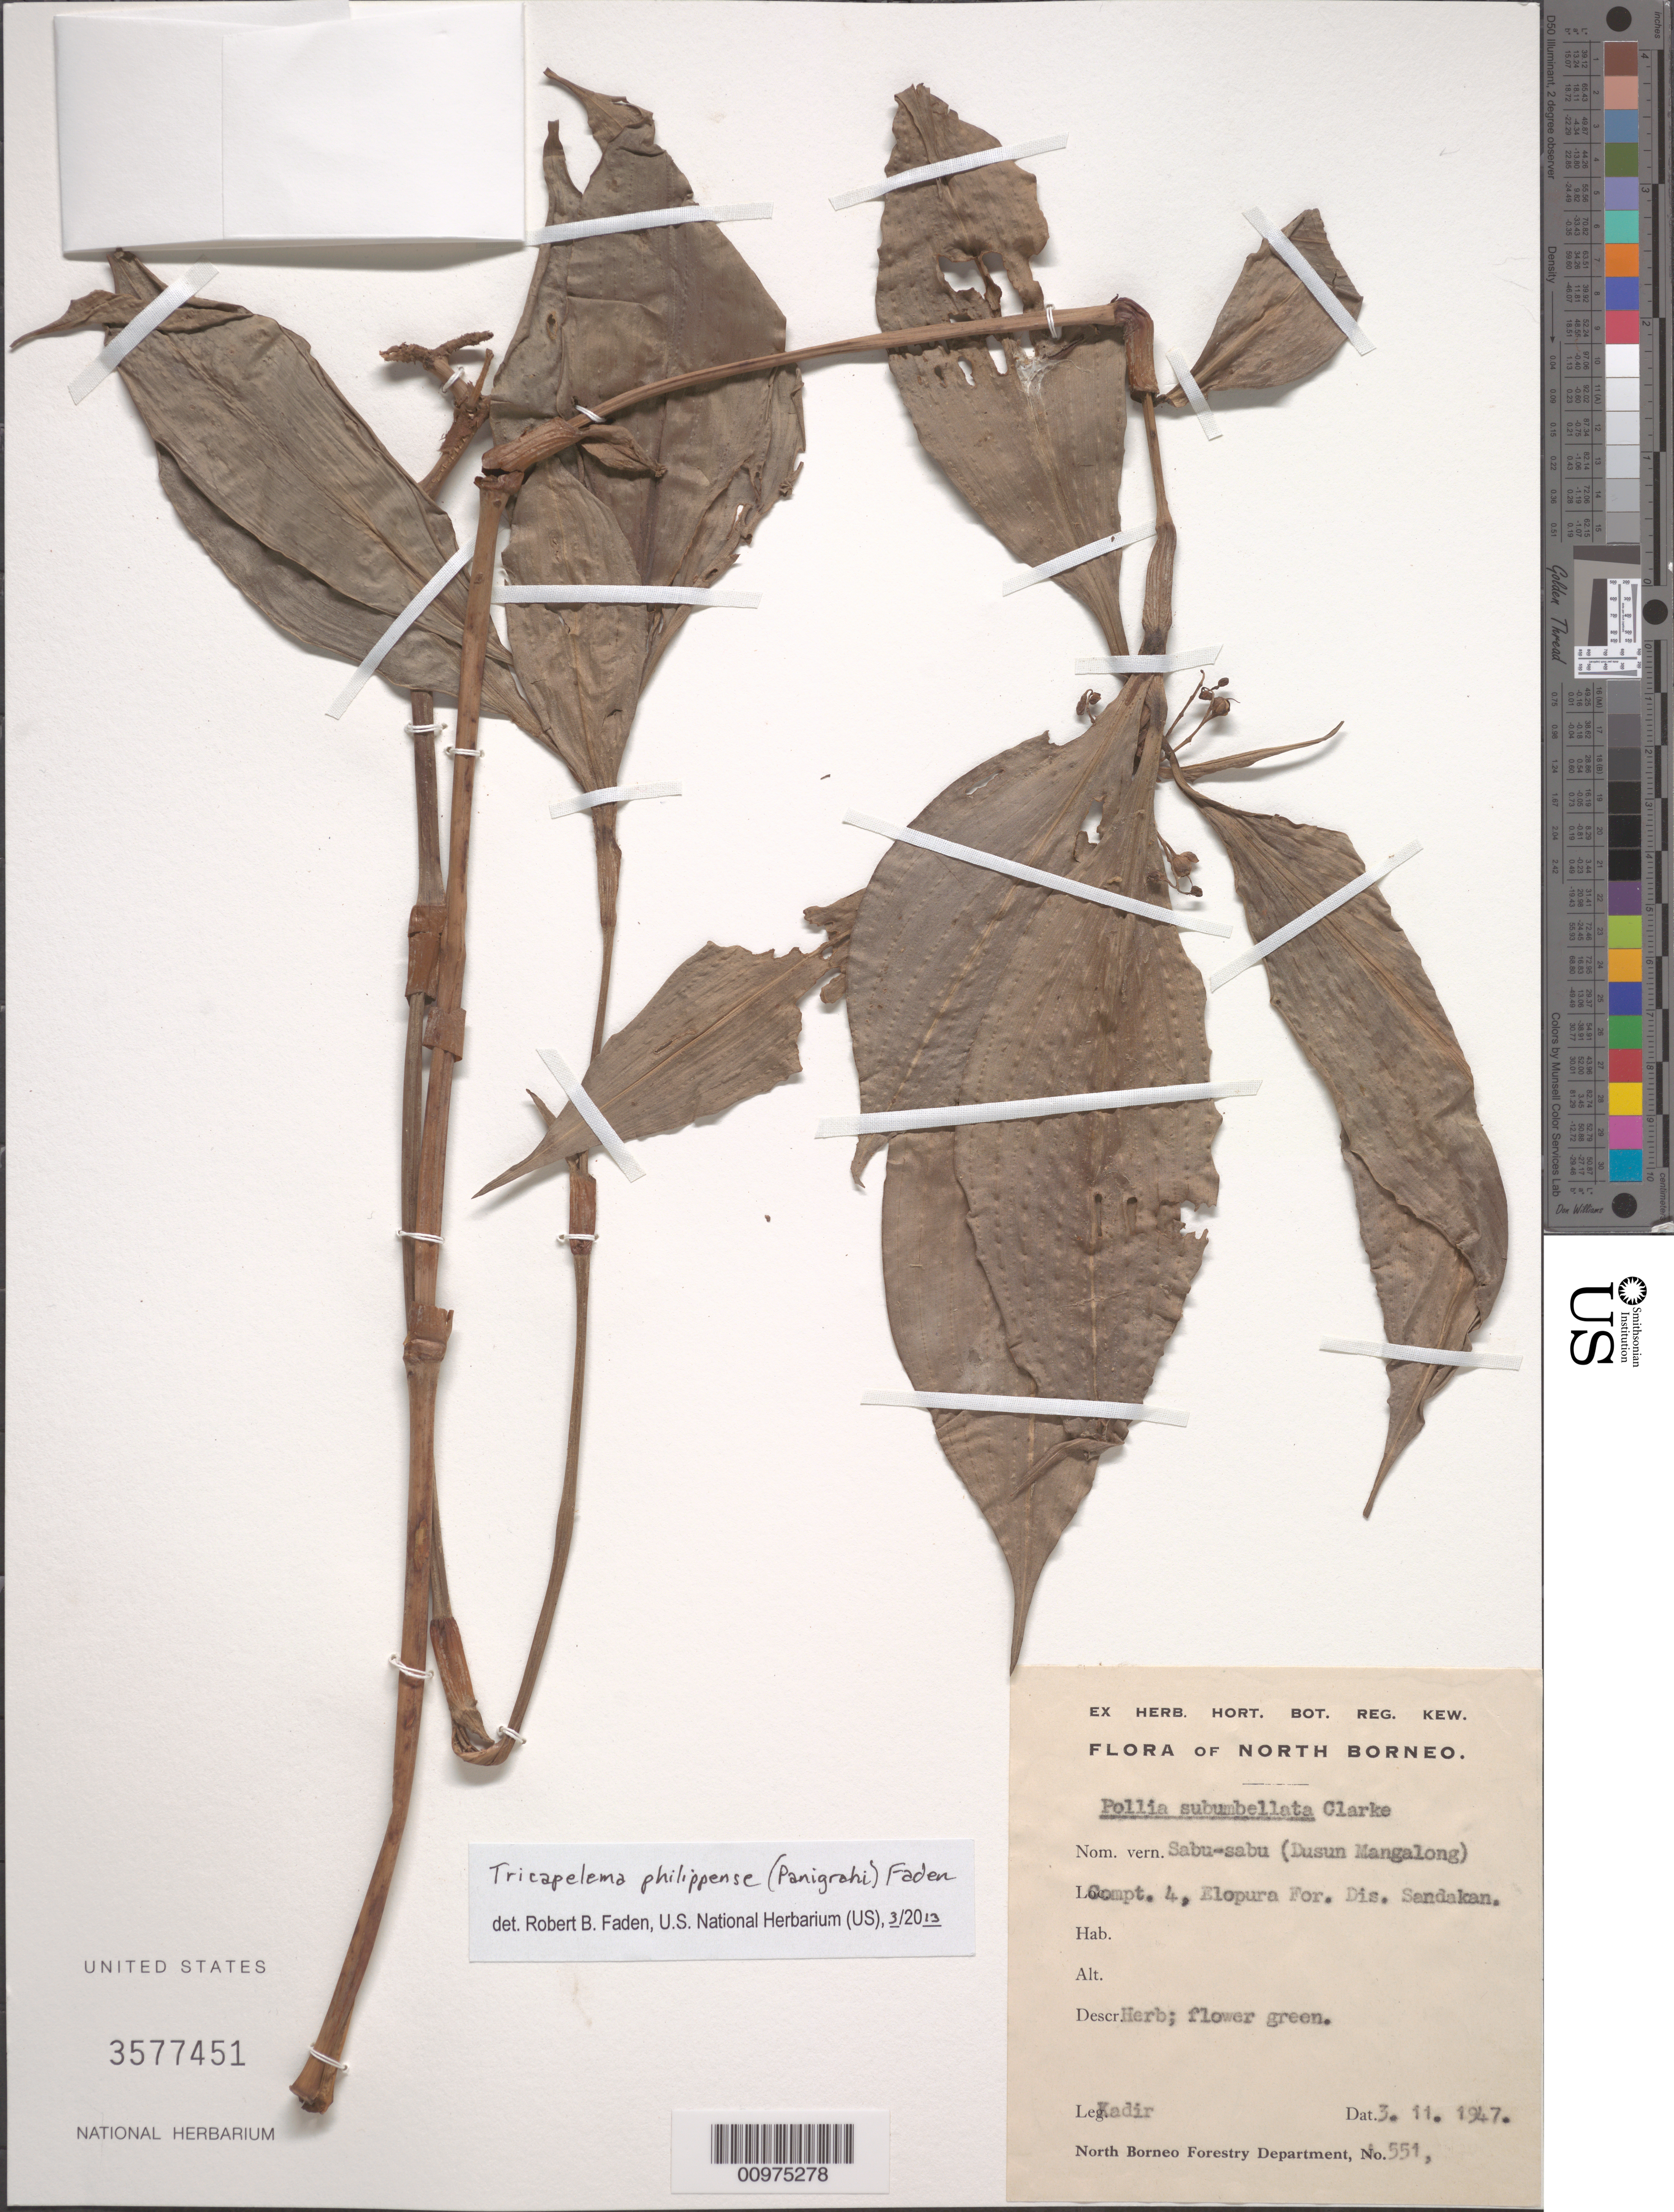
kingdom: Plantae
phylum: Tracheophyta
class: Liliopsida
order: Commelinales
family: Commelinaceae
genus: Tricarpelema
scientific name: Tricarpelema philippense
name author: (Panigrahi) Faden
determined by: Faden, Robert B., (US), Smithsonian Institution - National Museum of Natural History (UNITED STATES)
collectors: -. Kadir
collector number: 551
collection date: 1947-11-03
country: Malaysia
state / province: Sabah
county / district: Sandakan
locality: Compt. 4, Elopura For.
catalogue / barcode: US 3577451